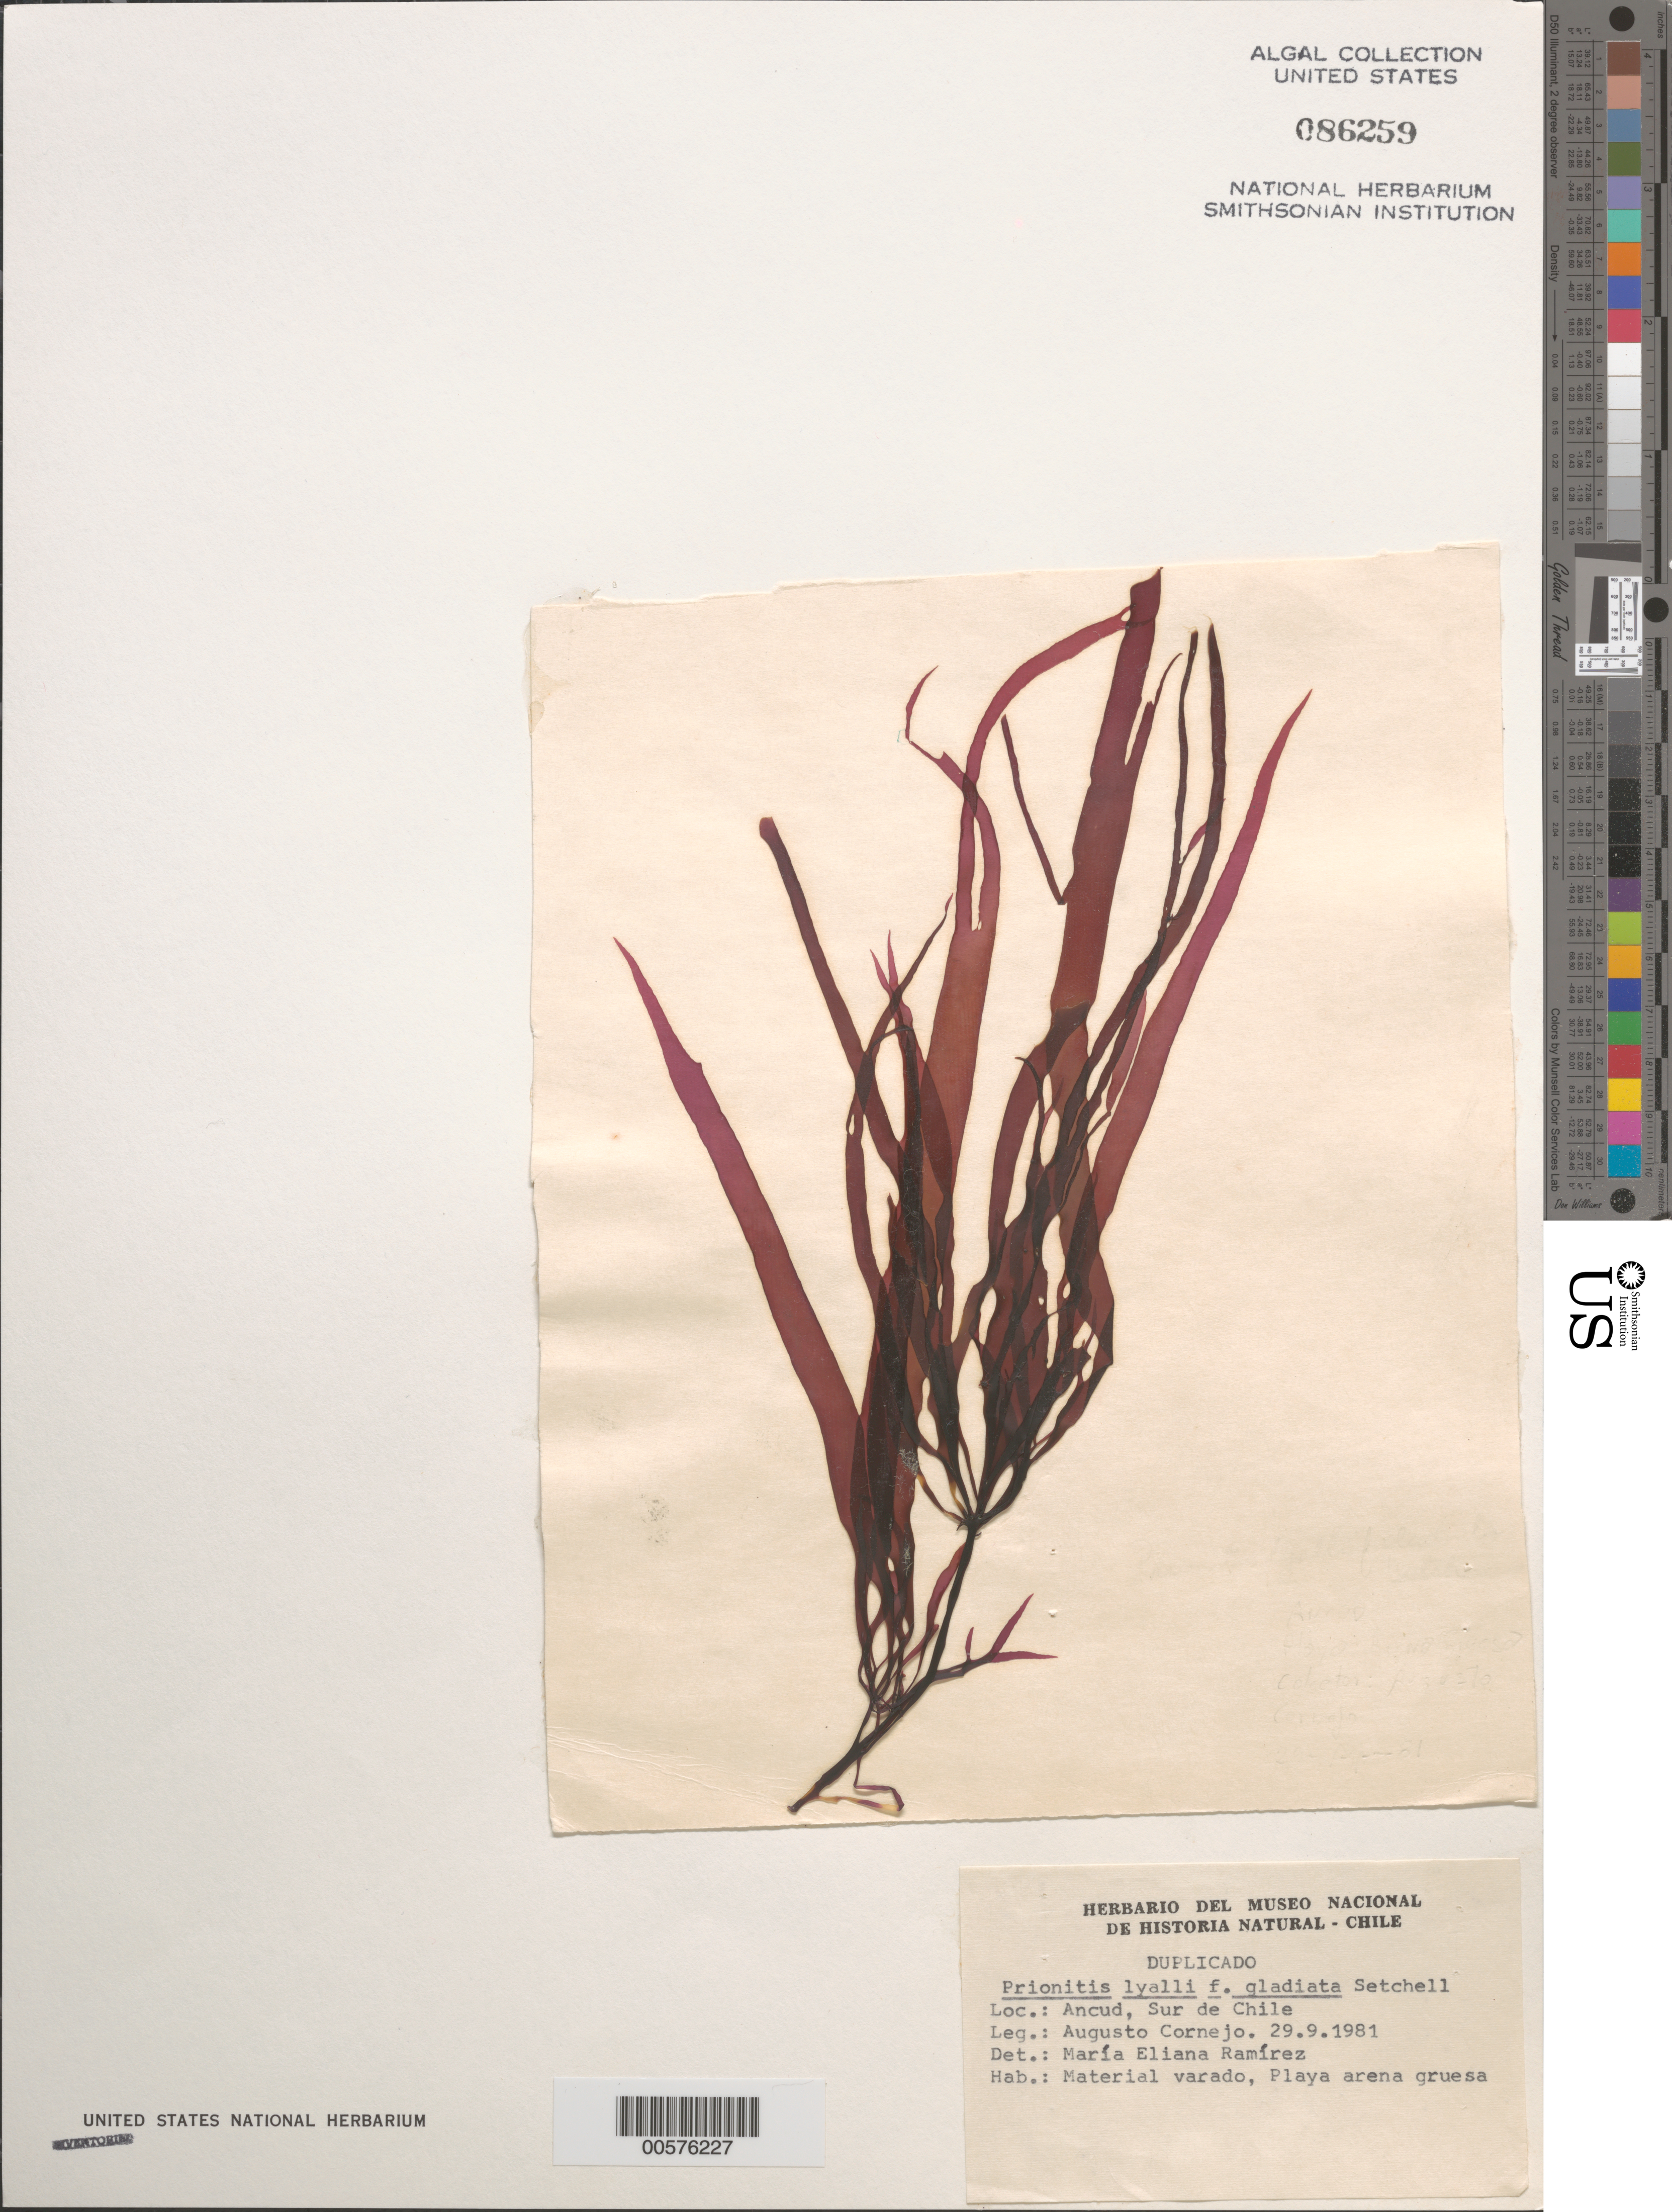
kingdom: Plantae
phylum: Rhodophyta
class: Florideophyceae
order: Cryptonemiales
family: Cryptonemiaceae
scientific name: Prionitis sternbergii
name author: (C. Agardh) J. Agardh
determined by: Algae name updating Project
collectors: A. Cornejo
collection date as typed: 29 Sep 1981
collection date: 1981-09-29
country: Chile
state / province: Los Lagos (X)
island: Isla Chiloé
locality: Ancud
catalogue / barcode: US 86259